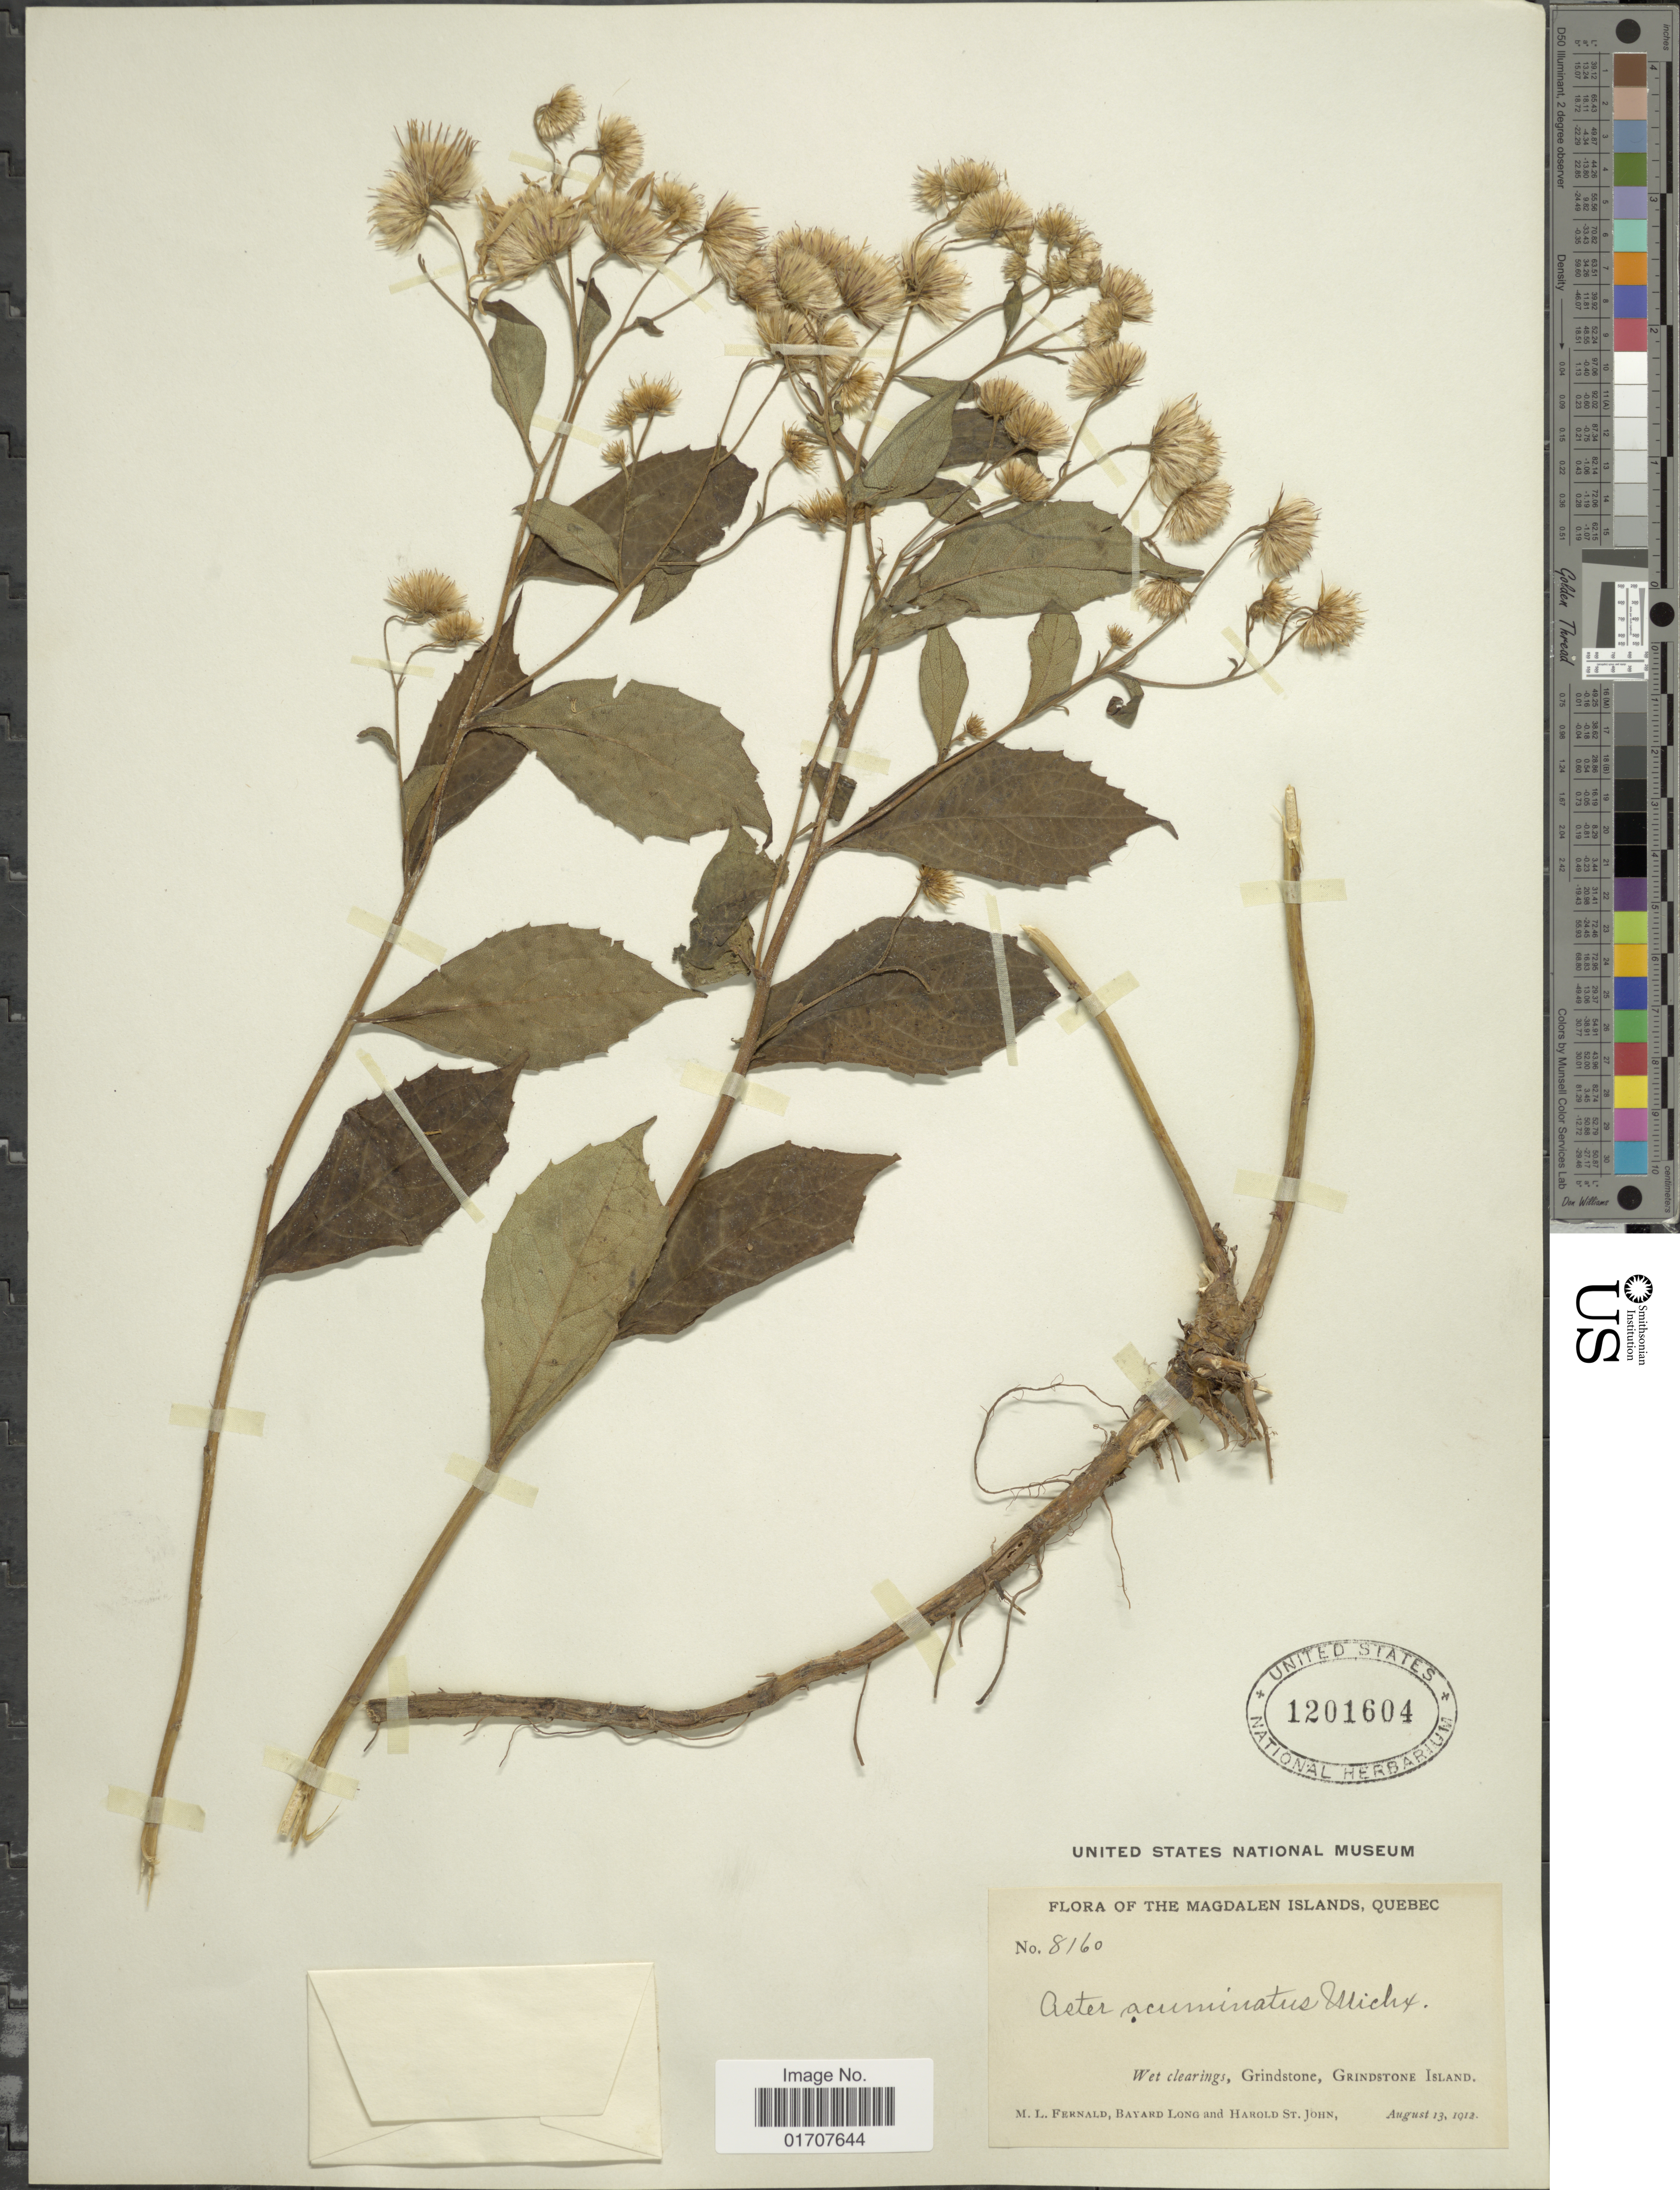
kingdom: Plantae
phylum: Tracheophyta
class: Magnoliopsida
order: Asterales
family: Asteraceae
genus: Oclemena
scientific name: Oclemena acuminata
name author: (Michx.) Greene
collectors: M. L. Fernald, B. Long & J. Fogg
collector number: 8160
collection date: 1912-08-13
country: Canada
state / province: Quebec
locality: The Magdalen Islands, Wet clearings, Grindstone, Island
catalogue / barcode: US 1201604